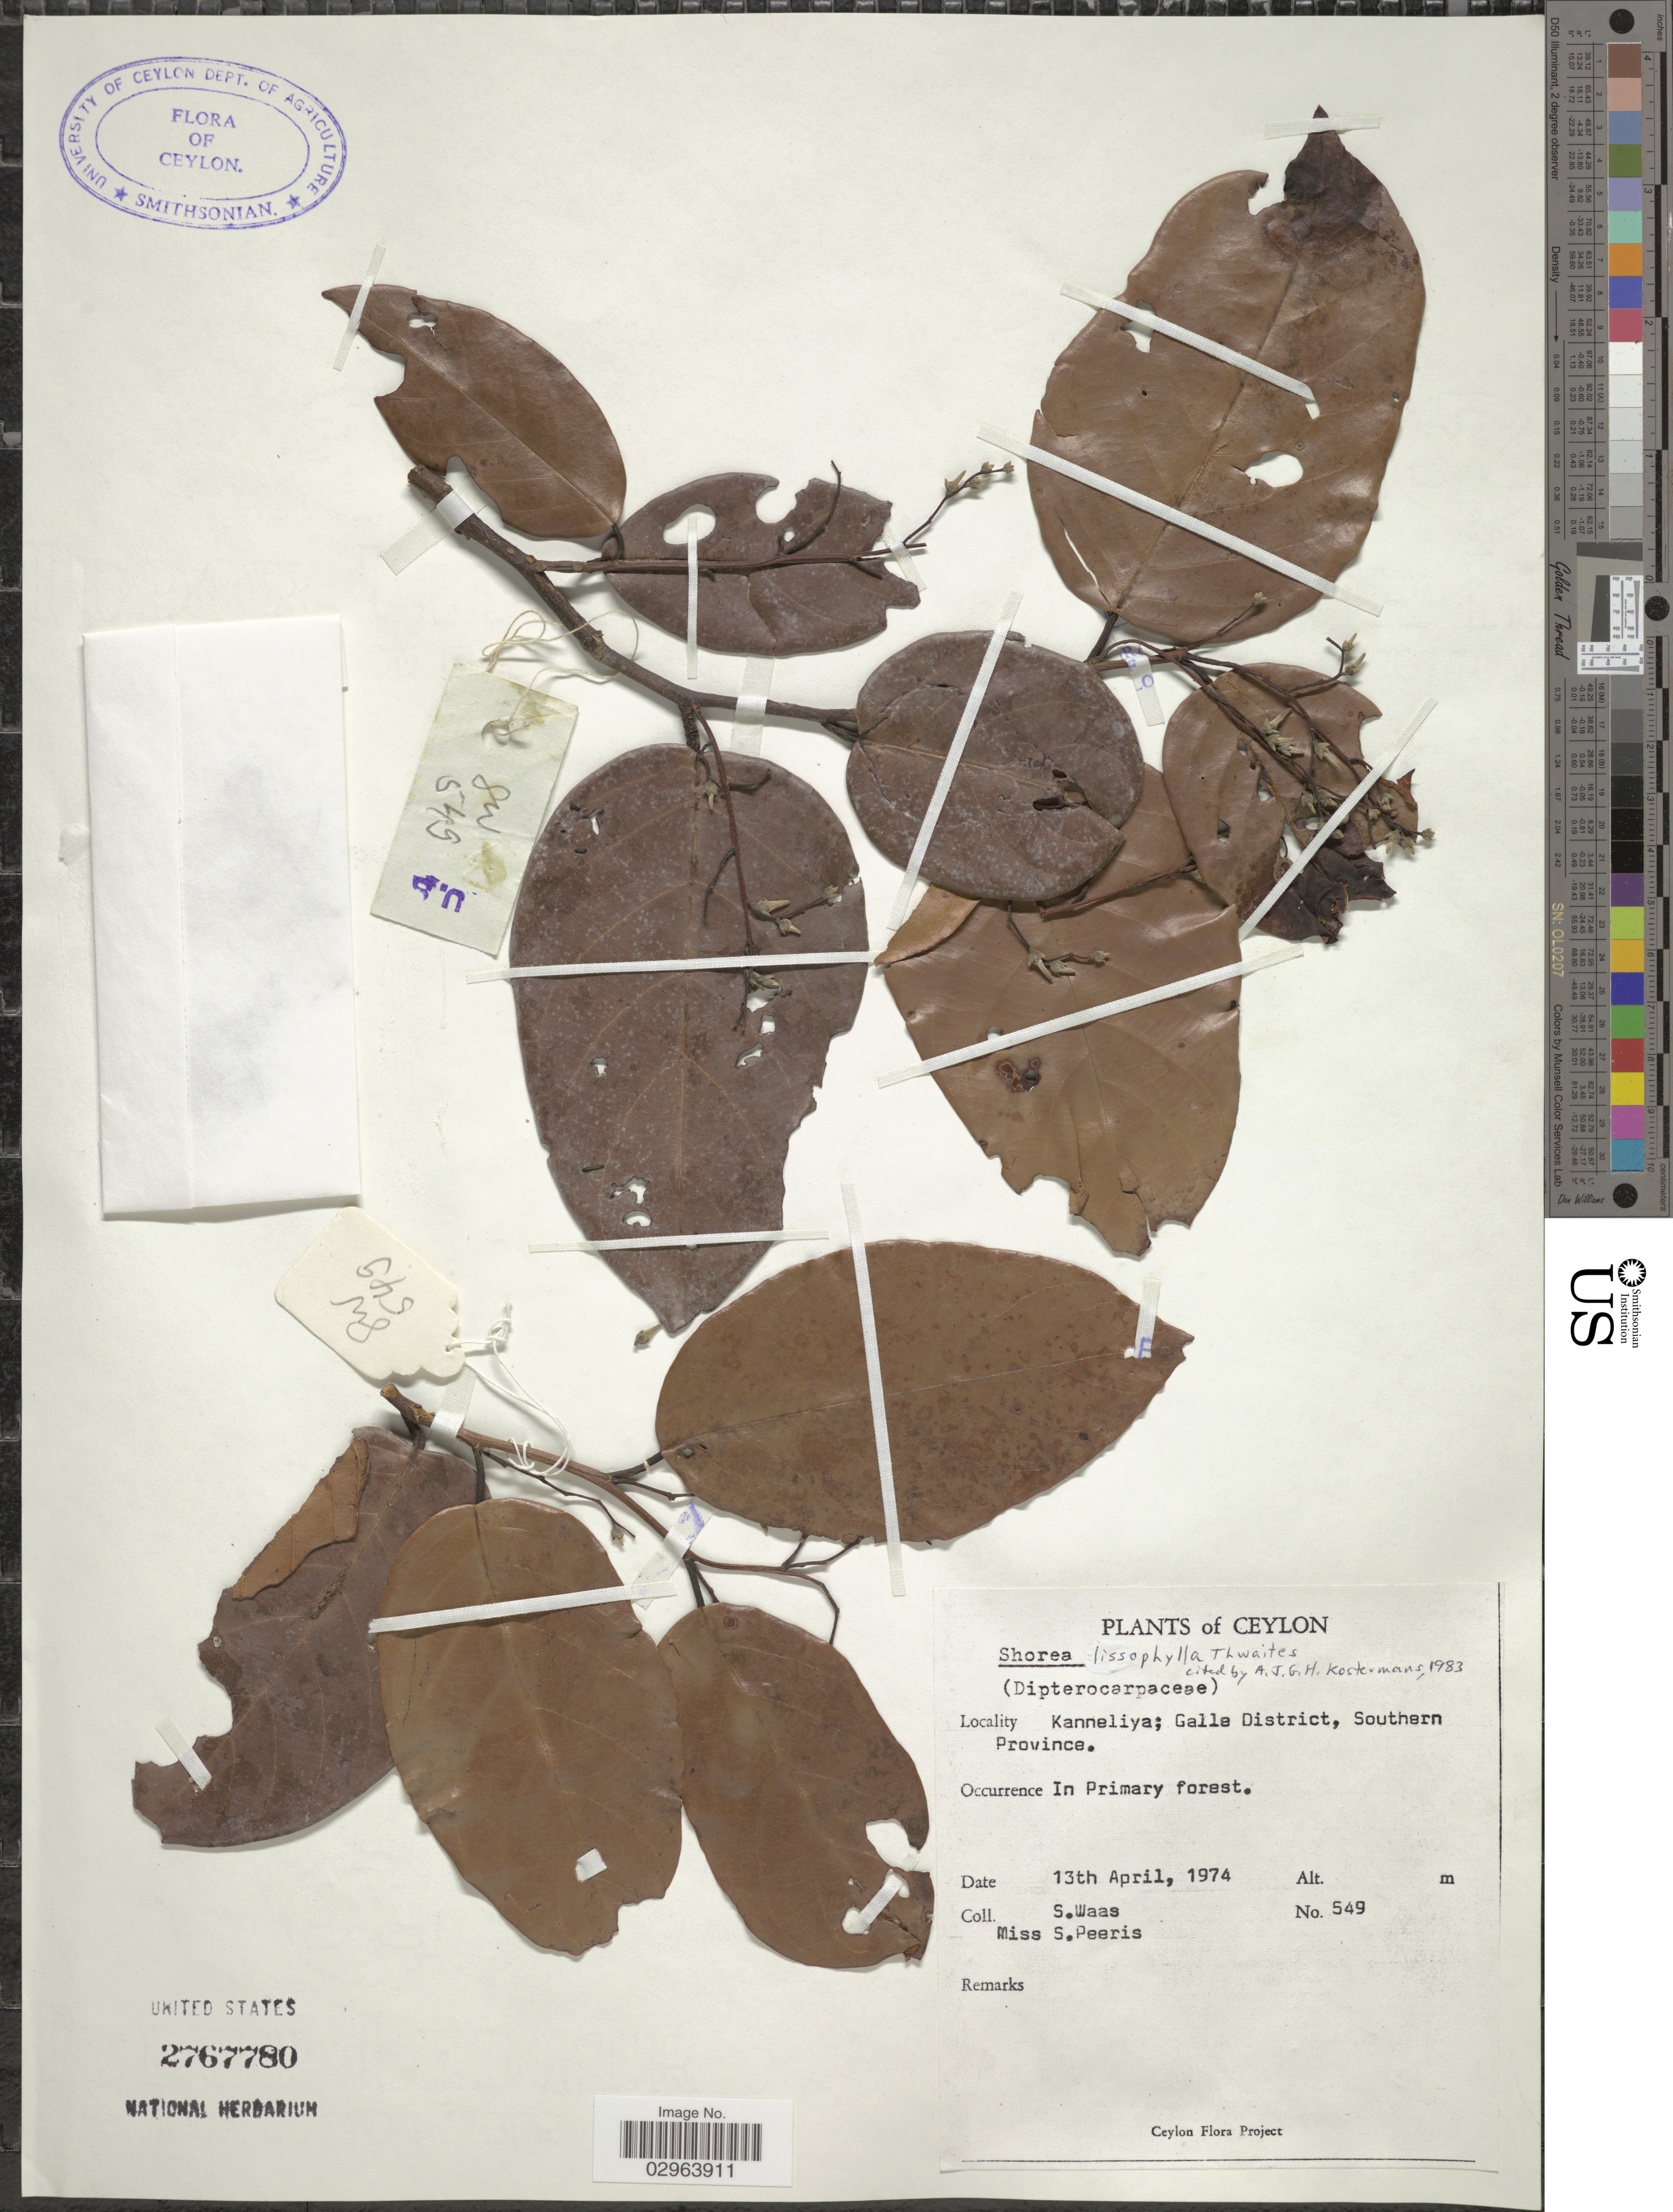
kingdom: Plantae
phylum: Tracheophyta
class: Magnoliopsida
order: Malvales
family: Dipterocarpaceae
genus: Shorea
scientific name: Shorea lissophylla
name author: Thwaites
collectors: S. Waas & S. Peeris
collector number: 549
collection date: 1974-04-13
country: Sri Lanka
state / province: Southern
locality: Ceylon, Kanneliya; Galle District.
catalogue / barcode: US 2767780